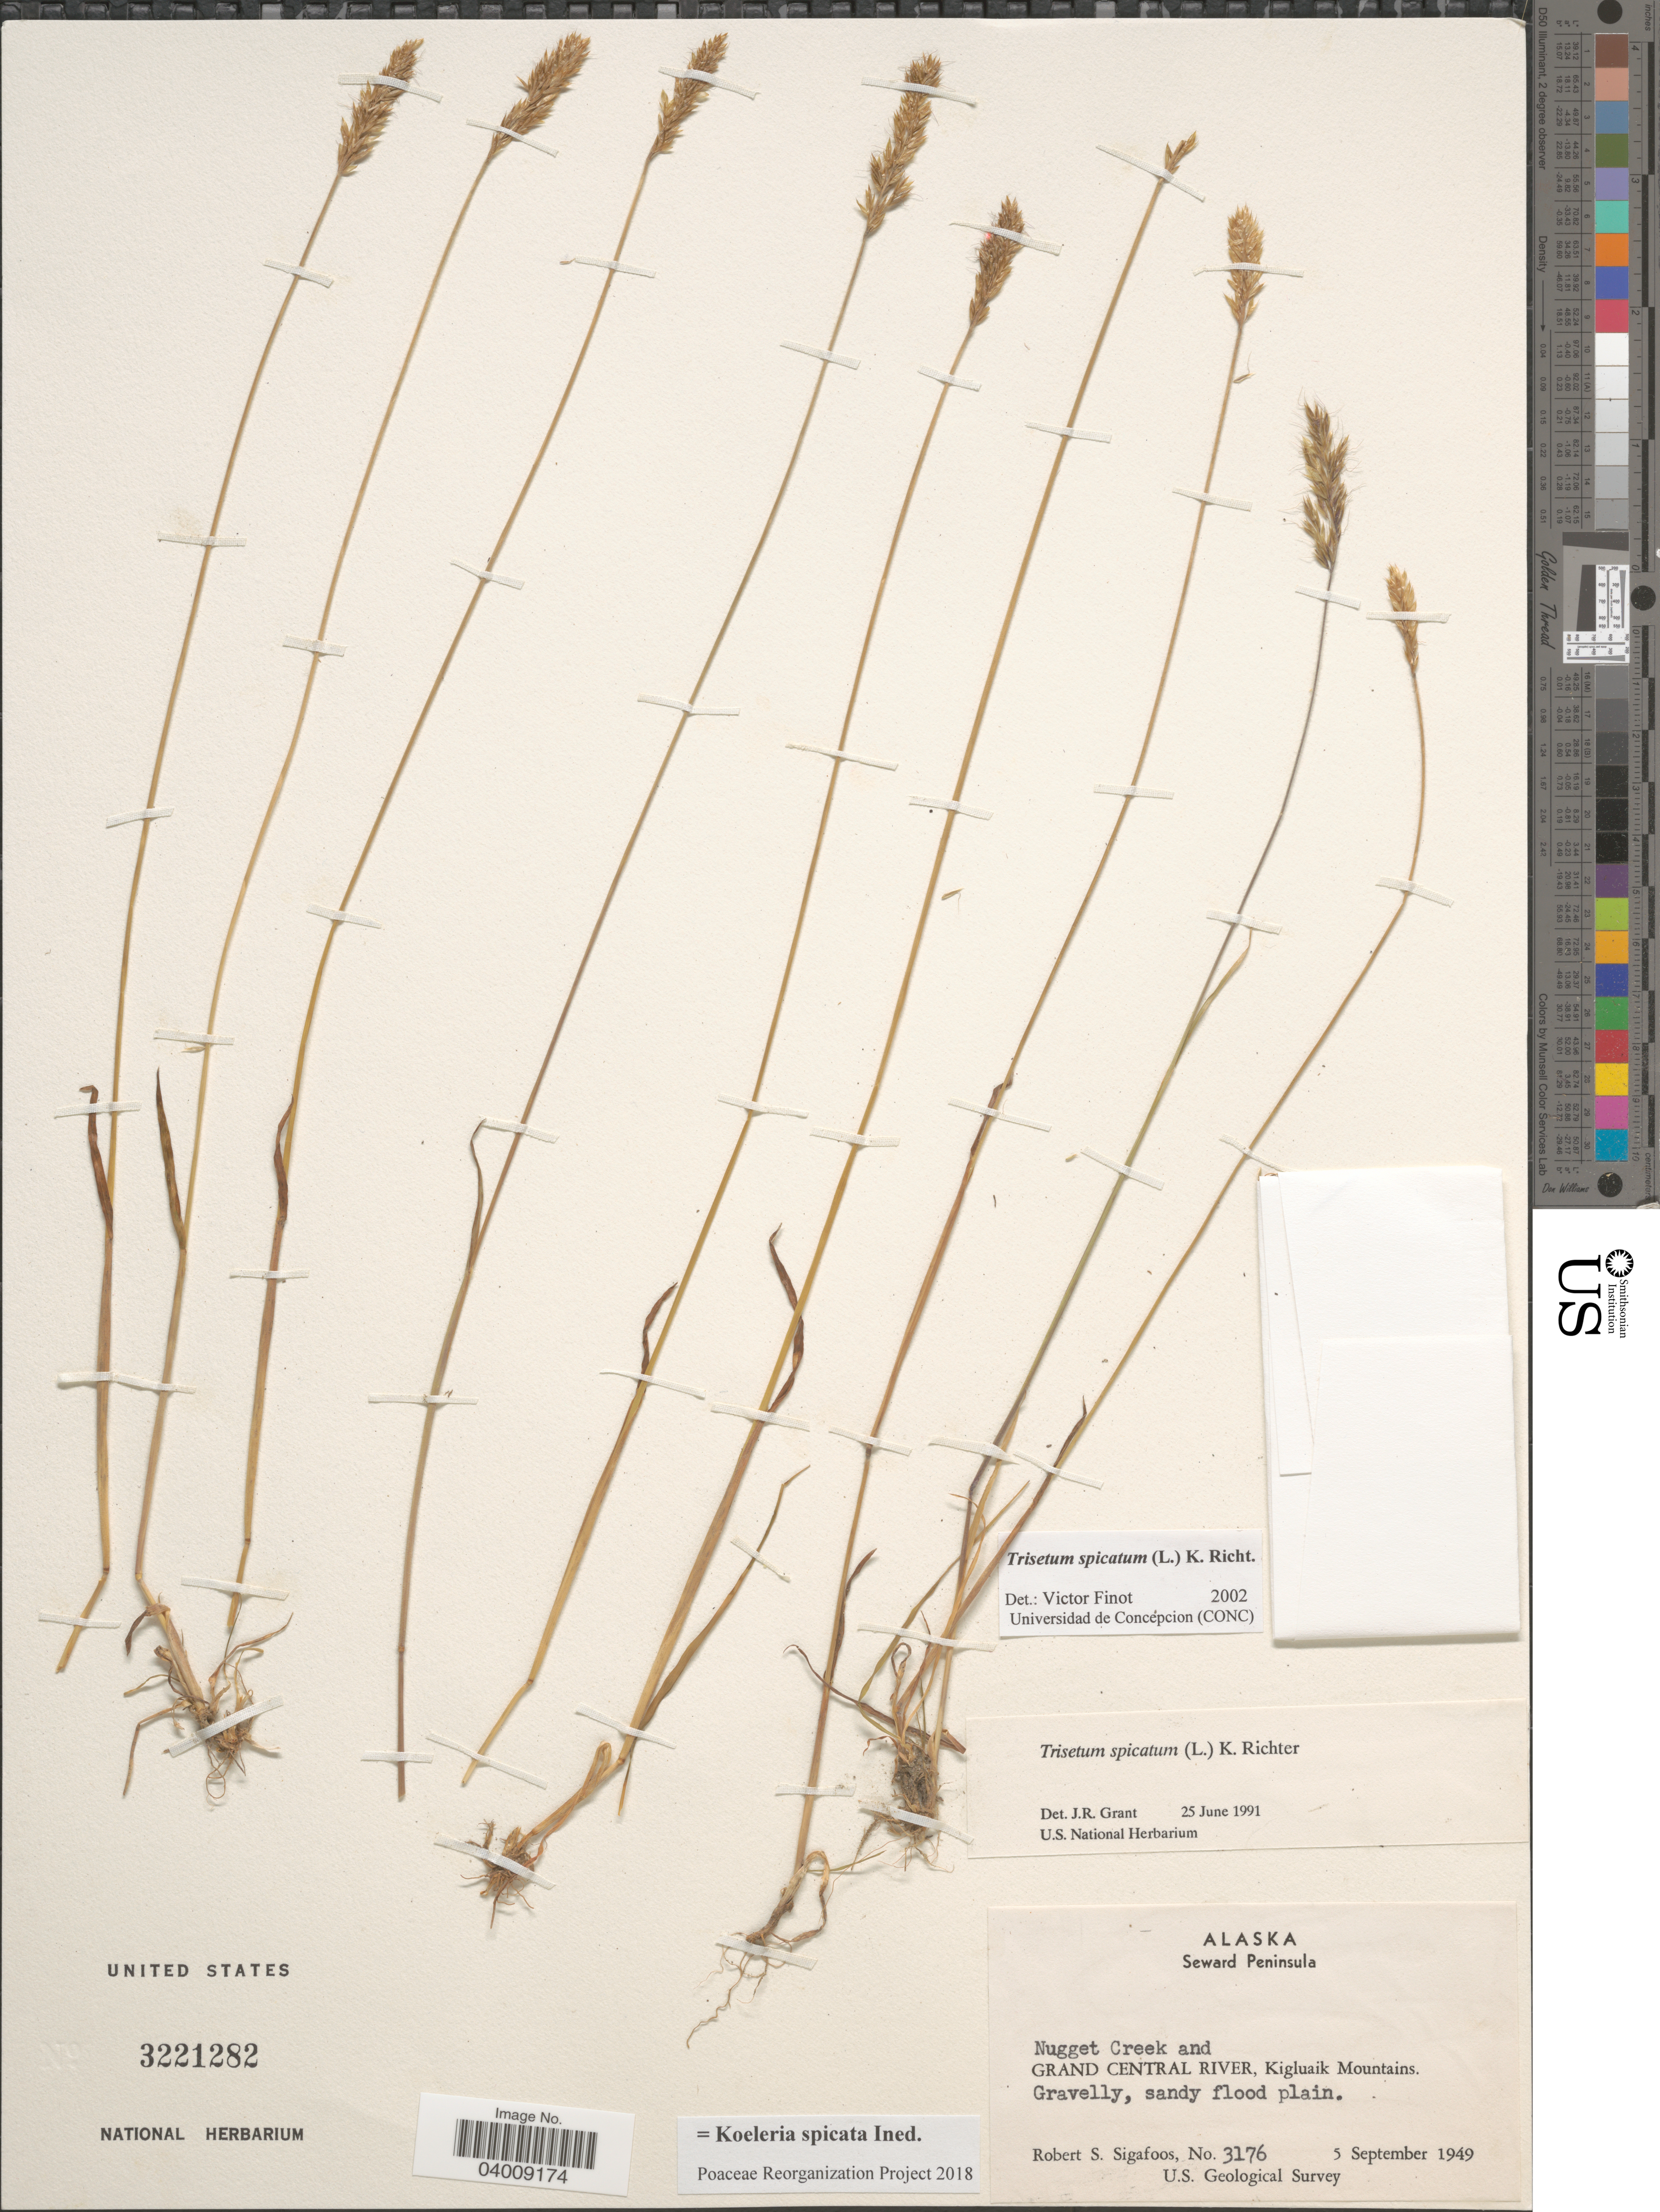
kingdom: Plantae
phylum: Tracheophyta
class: Liliopsida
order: Poales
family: Poaceae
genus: Koeleria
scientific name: Koeleria spicata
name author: (L.) Barberá et al.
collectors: R. Sigafoos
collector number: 3176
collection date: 1949-09-05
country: United States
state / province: Alaska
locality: Seward Peninsula. Nugget Creek and Grand Central River, Kigluaik Mountains.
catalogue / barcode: US 3221282